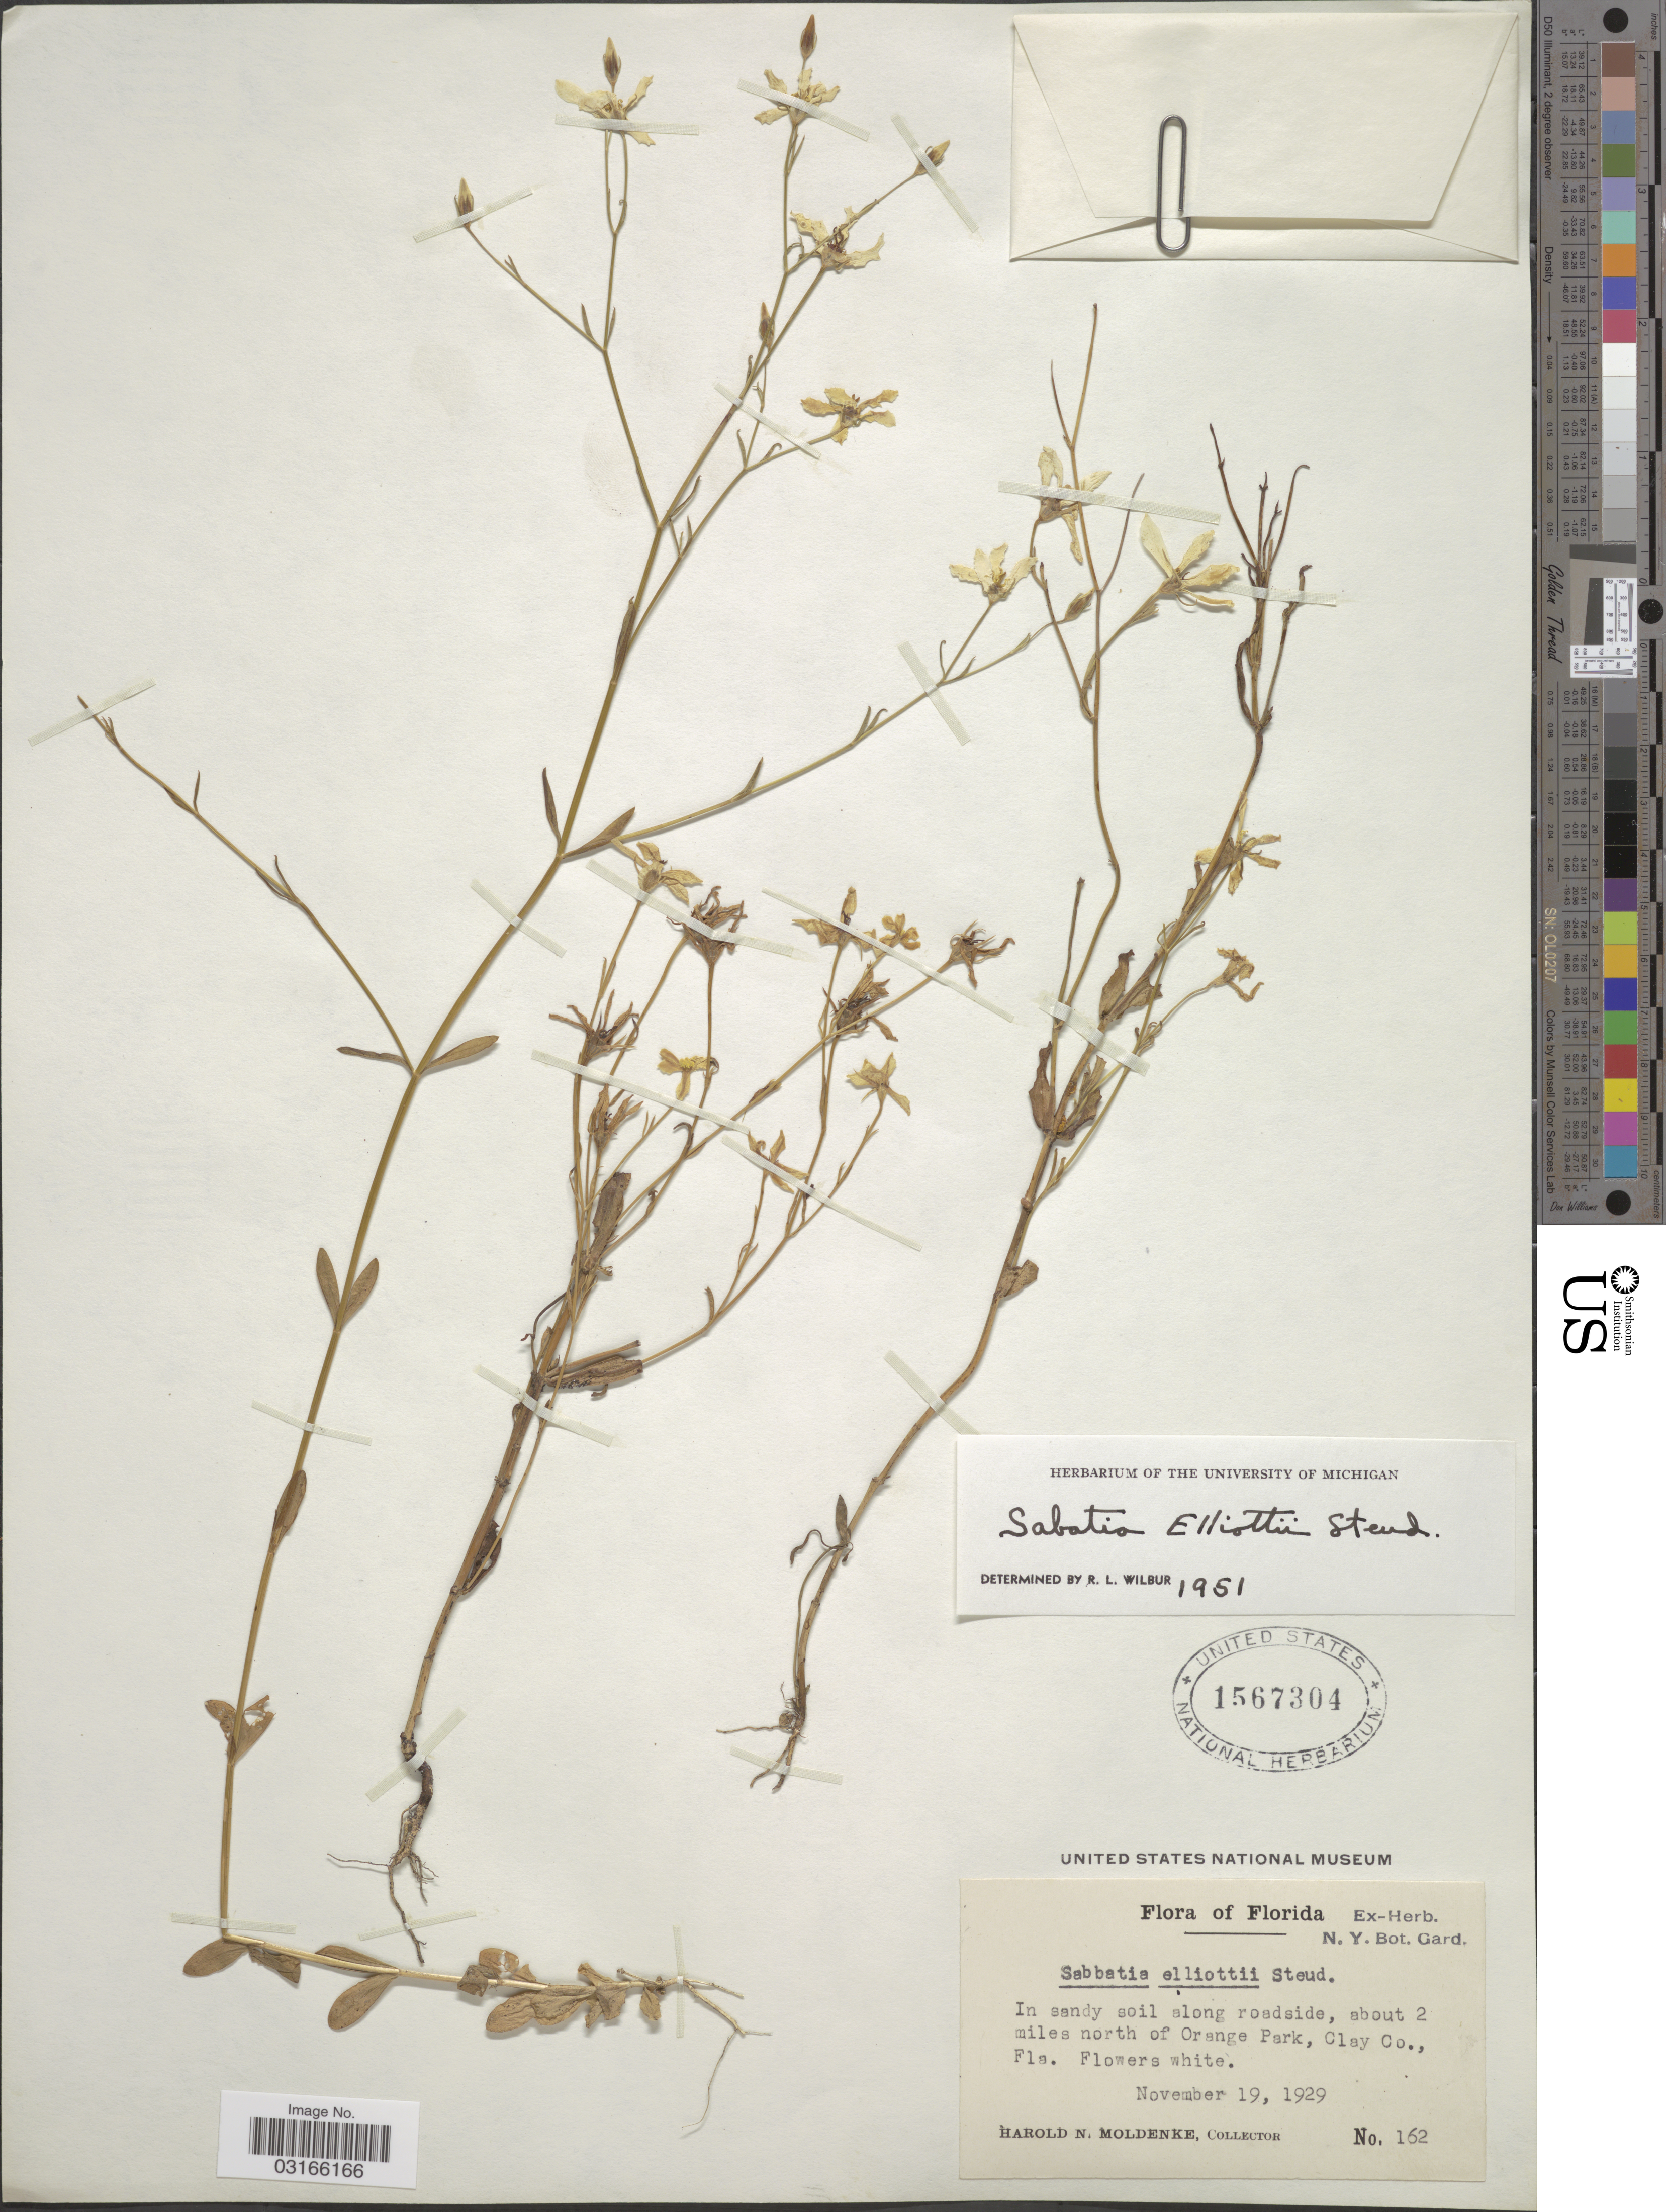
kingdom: Plantae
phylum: Tracheophyta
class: Magnoliopsida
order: Gentianales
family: Gentianaceae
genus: Sabatia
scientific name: Sabatia brevifolia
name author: Raf.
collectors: H. N. Moldenke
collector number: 162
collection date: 1929-11-19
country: United States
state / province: Florida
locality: In sandy soil along roadside, about 2 miles north of Orange Park, Clay Co., Fla.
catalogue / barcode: US 1567304